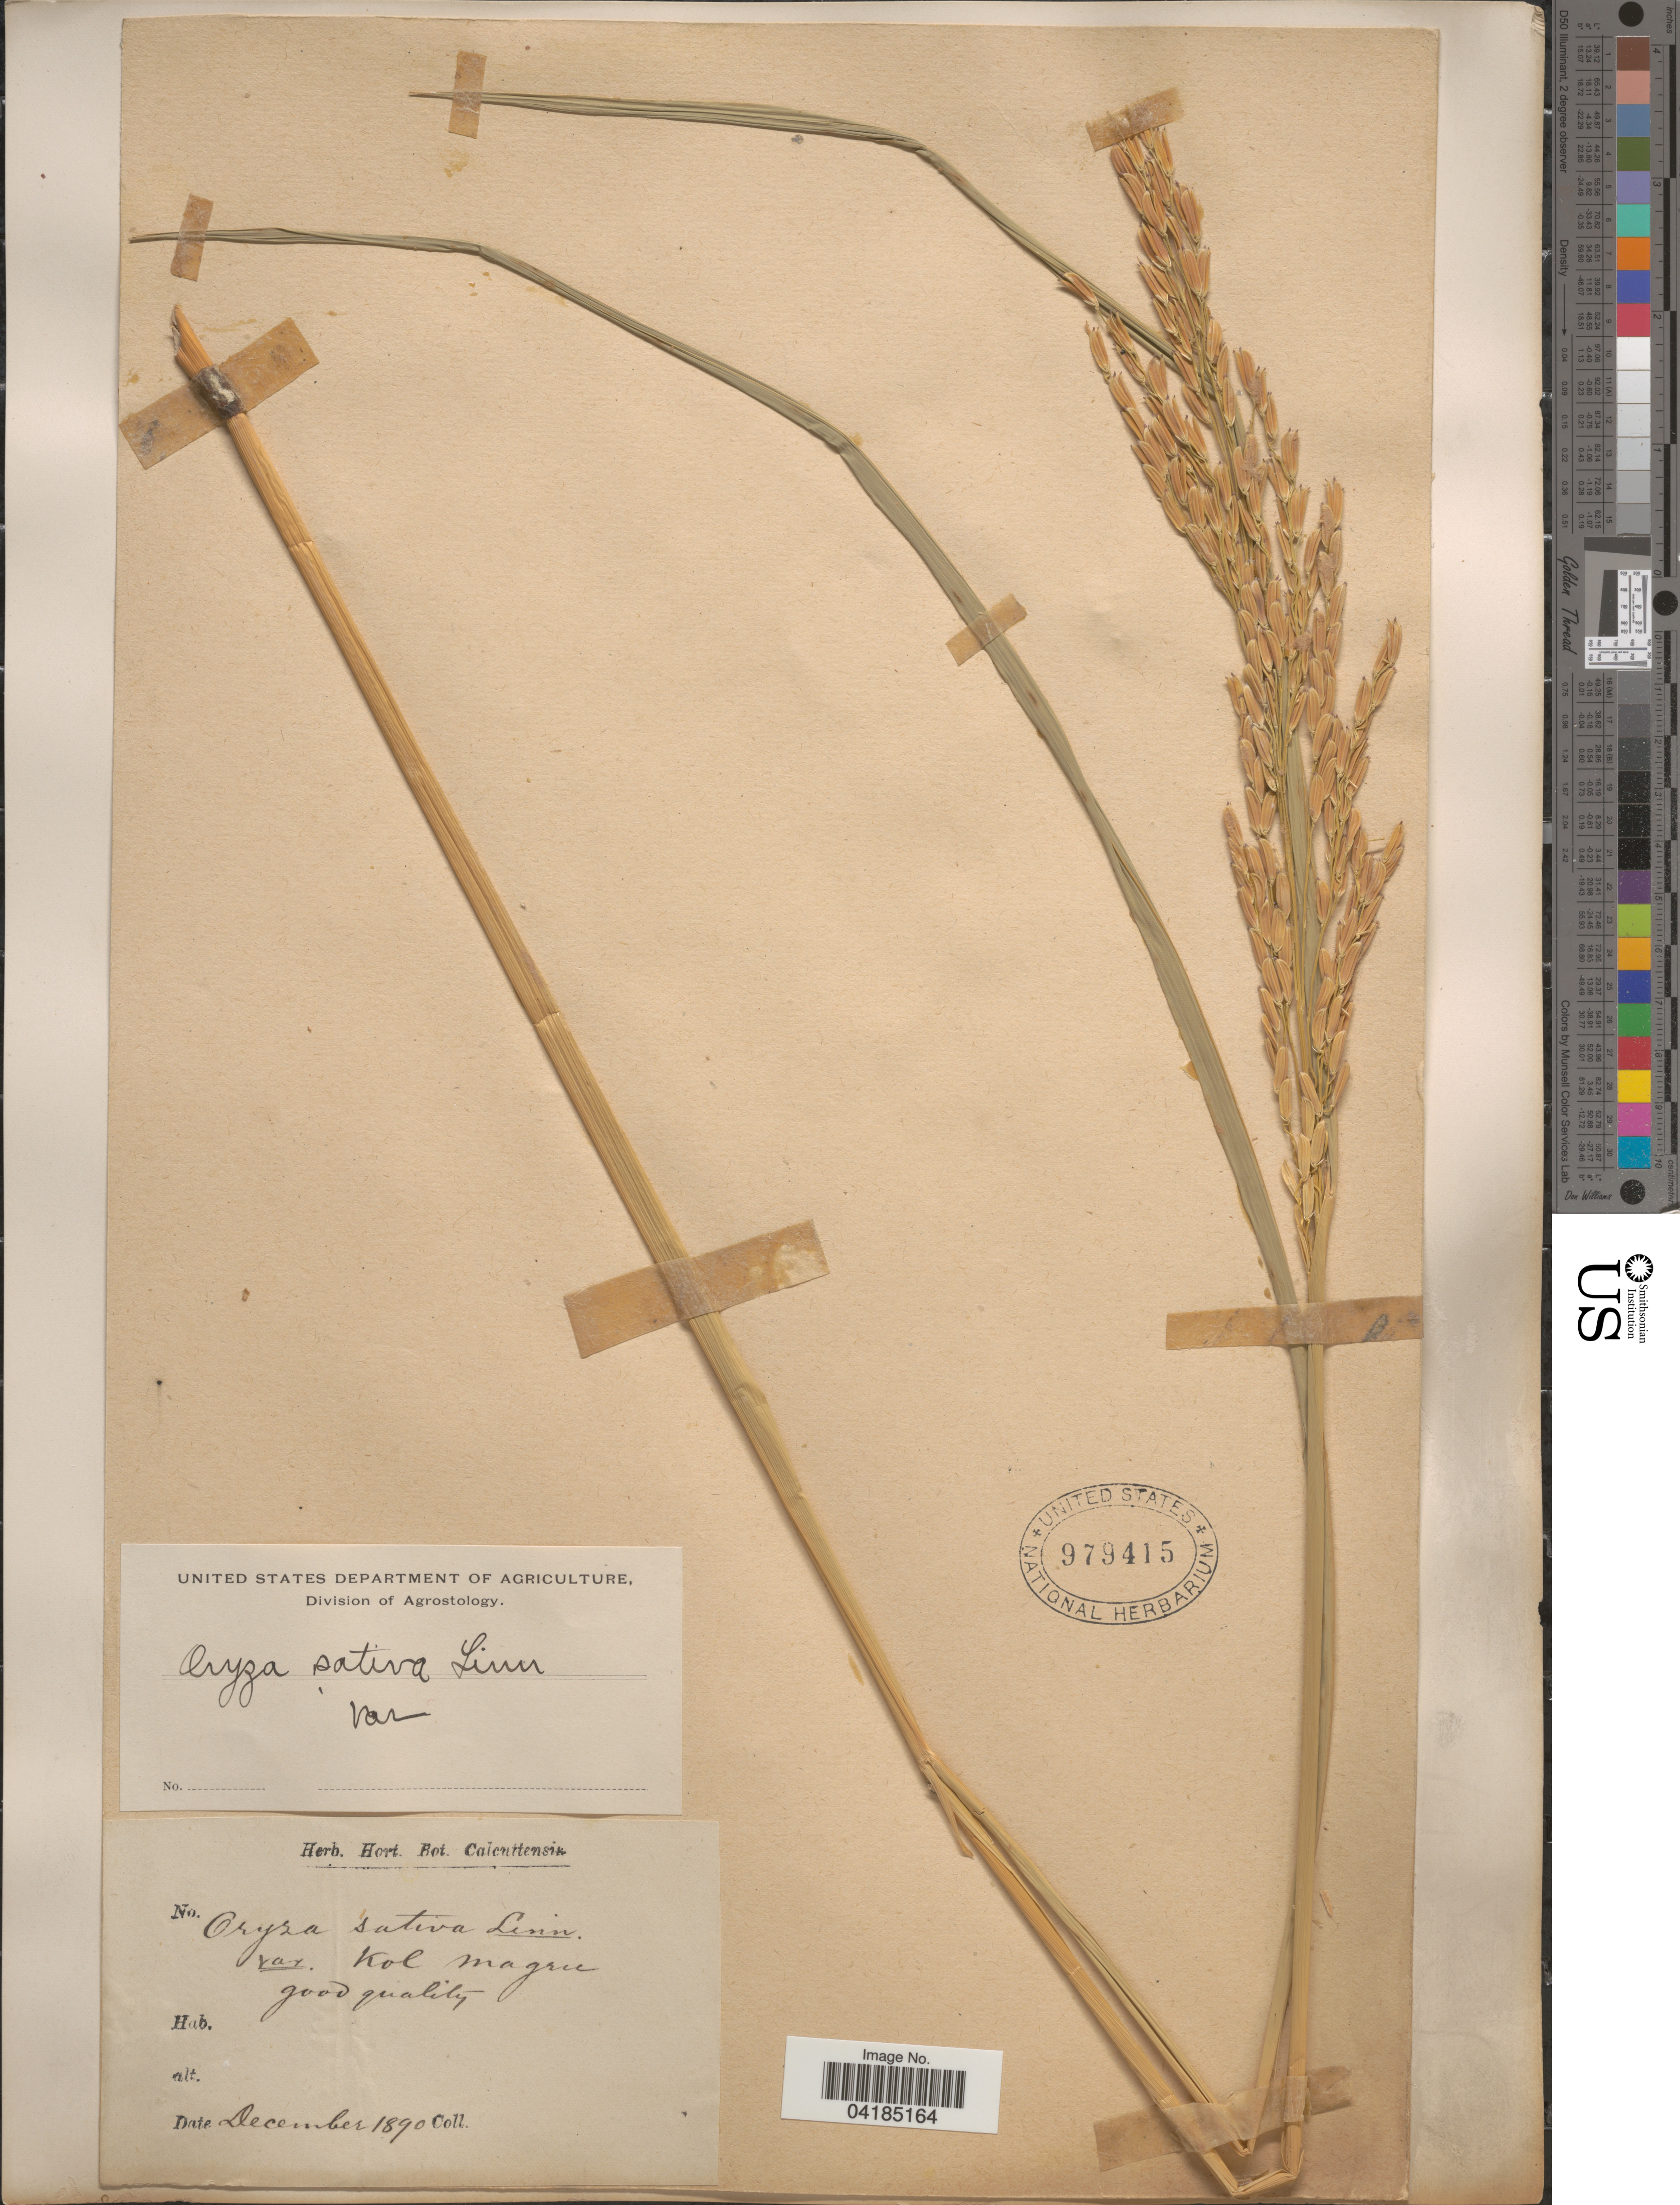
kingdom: Plantae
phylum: Tracheophyta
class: Liliopsida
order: Poales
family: Poaceae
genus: Oryza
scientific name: Oryza sativa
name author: L.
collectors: ex Herb. Hort. Bot. Calcuttensis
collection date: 1890-12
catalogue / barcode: US 979415